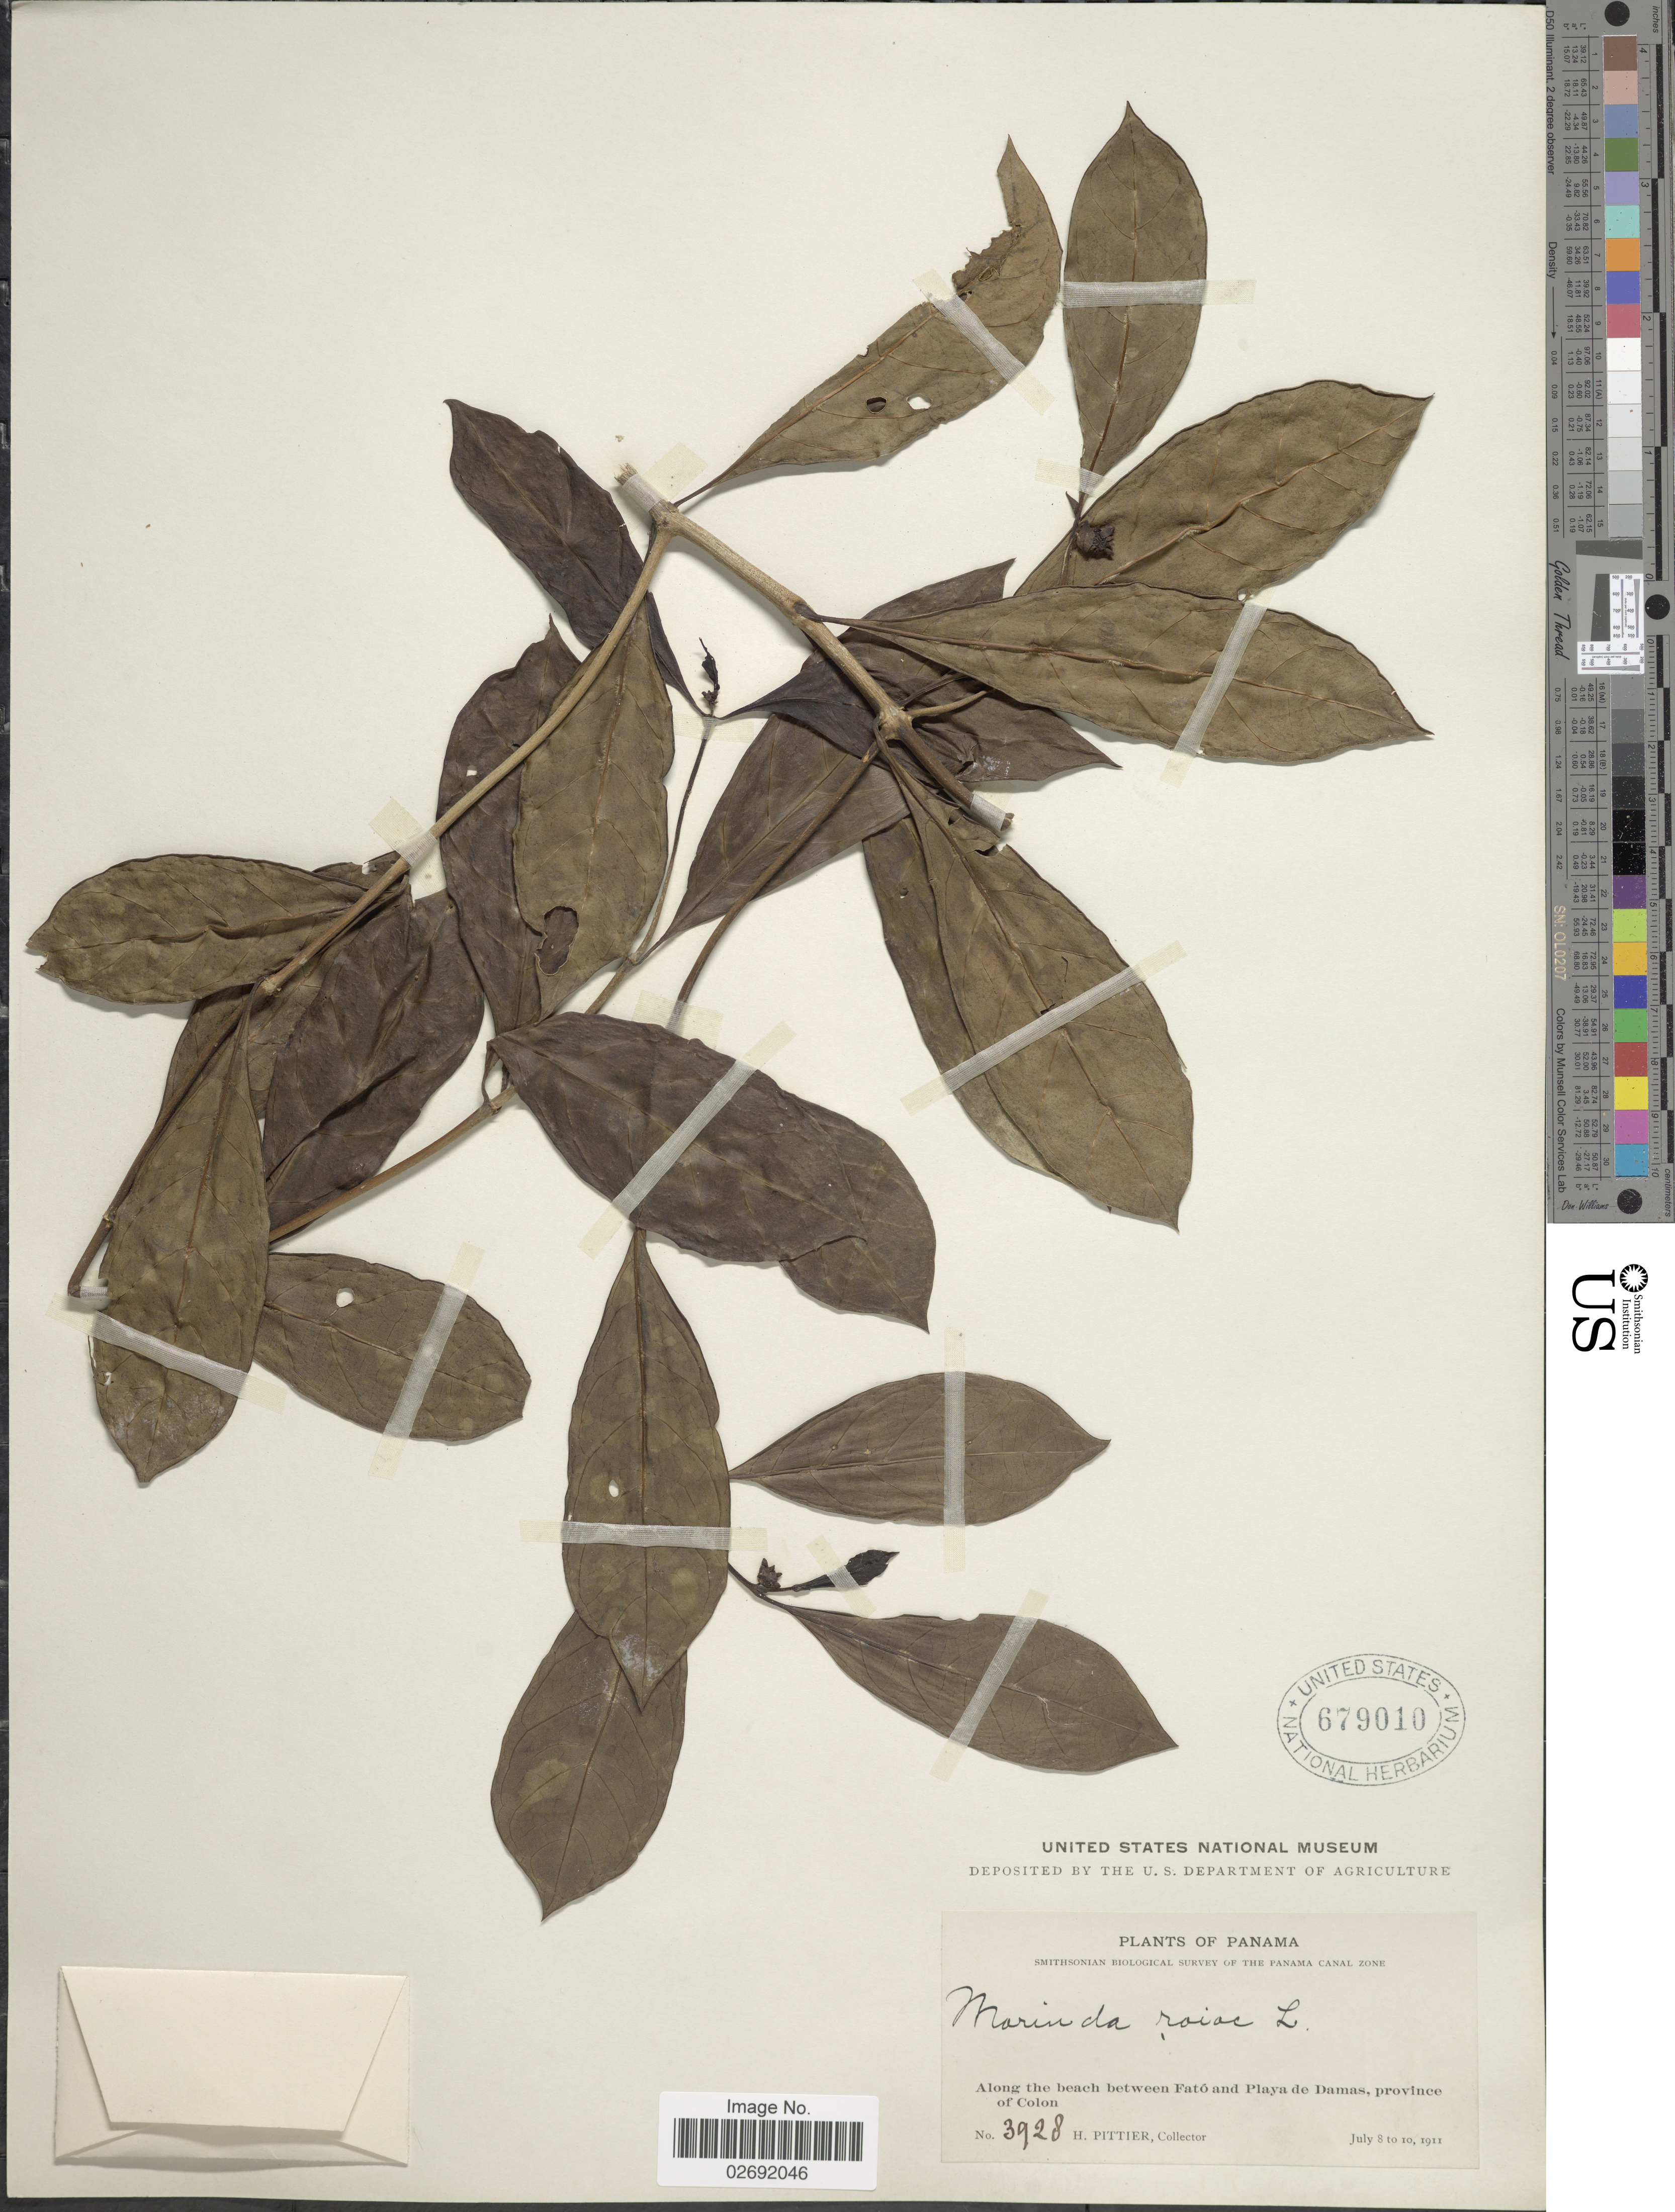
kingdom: Plantae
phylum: Tracheophyta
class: Magnoliopsida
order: Gentianales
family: Rubiaceae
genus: Morinda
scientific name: Morinda royoc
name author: L.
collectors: H. F. Pittier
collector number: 3928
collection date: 1911-07-08/1911-07-10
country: Panama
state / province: Colón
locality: Along the beach between Fató and Playa de Damas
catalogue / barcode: US 679010